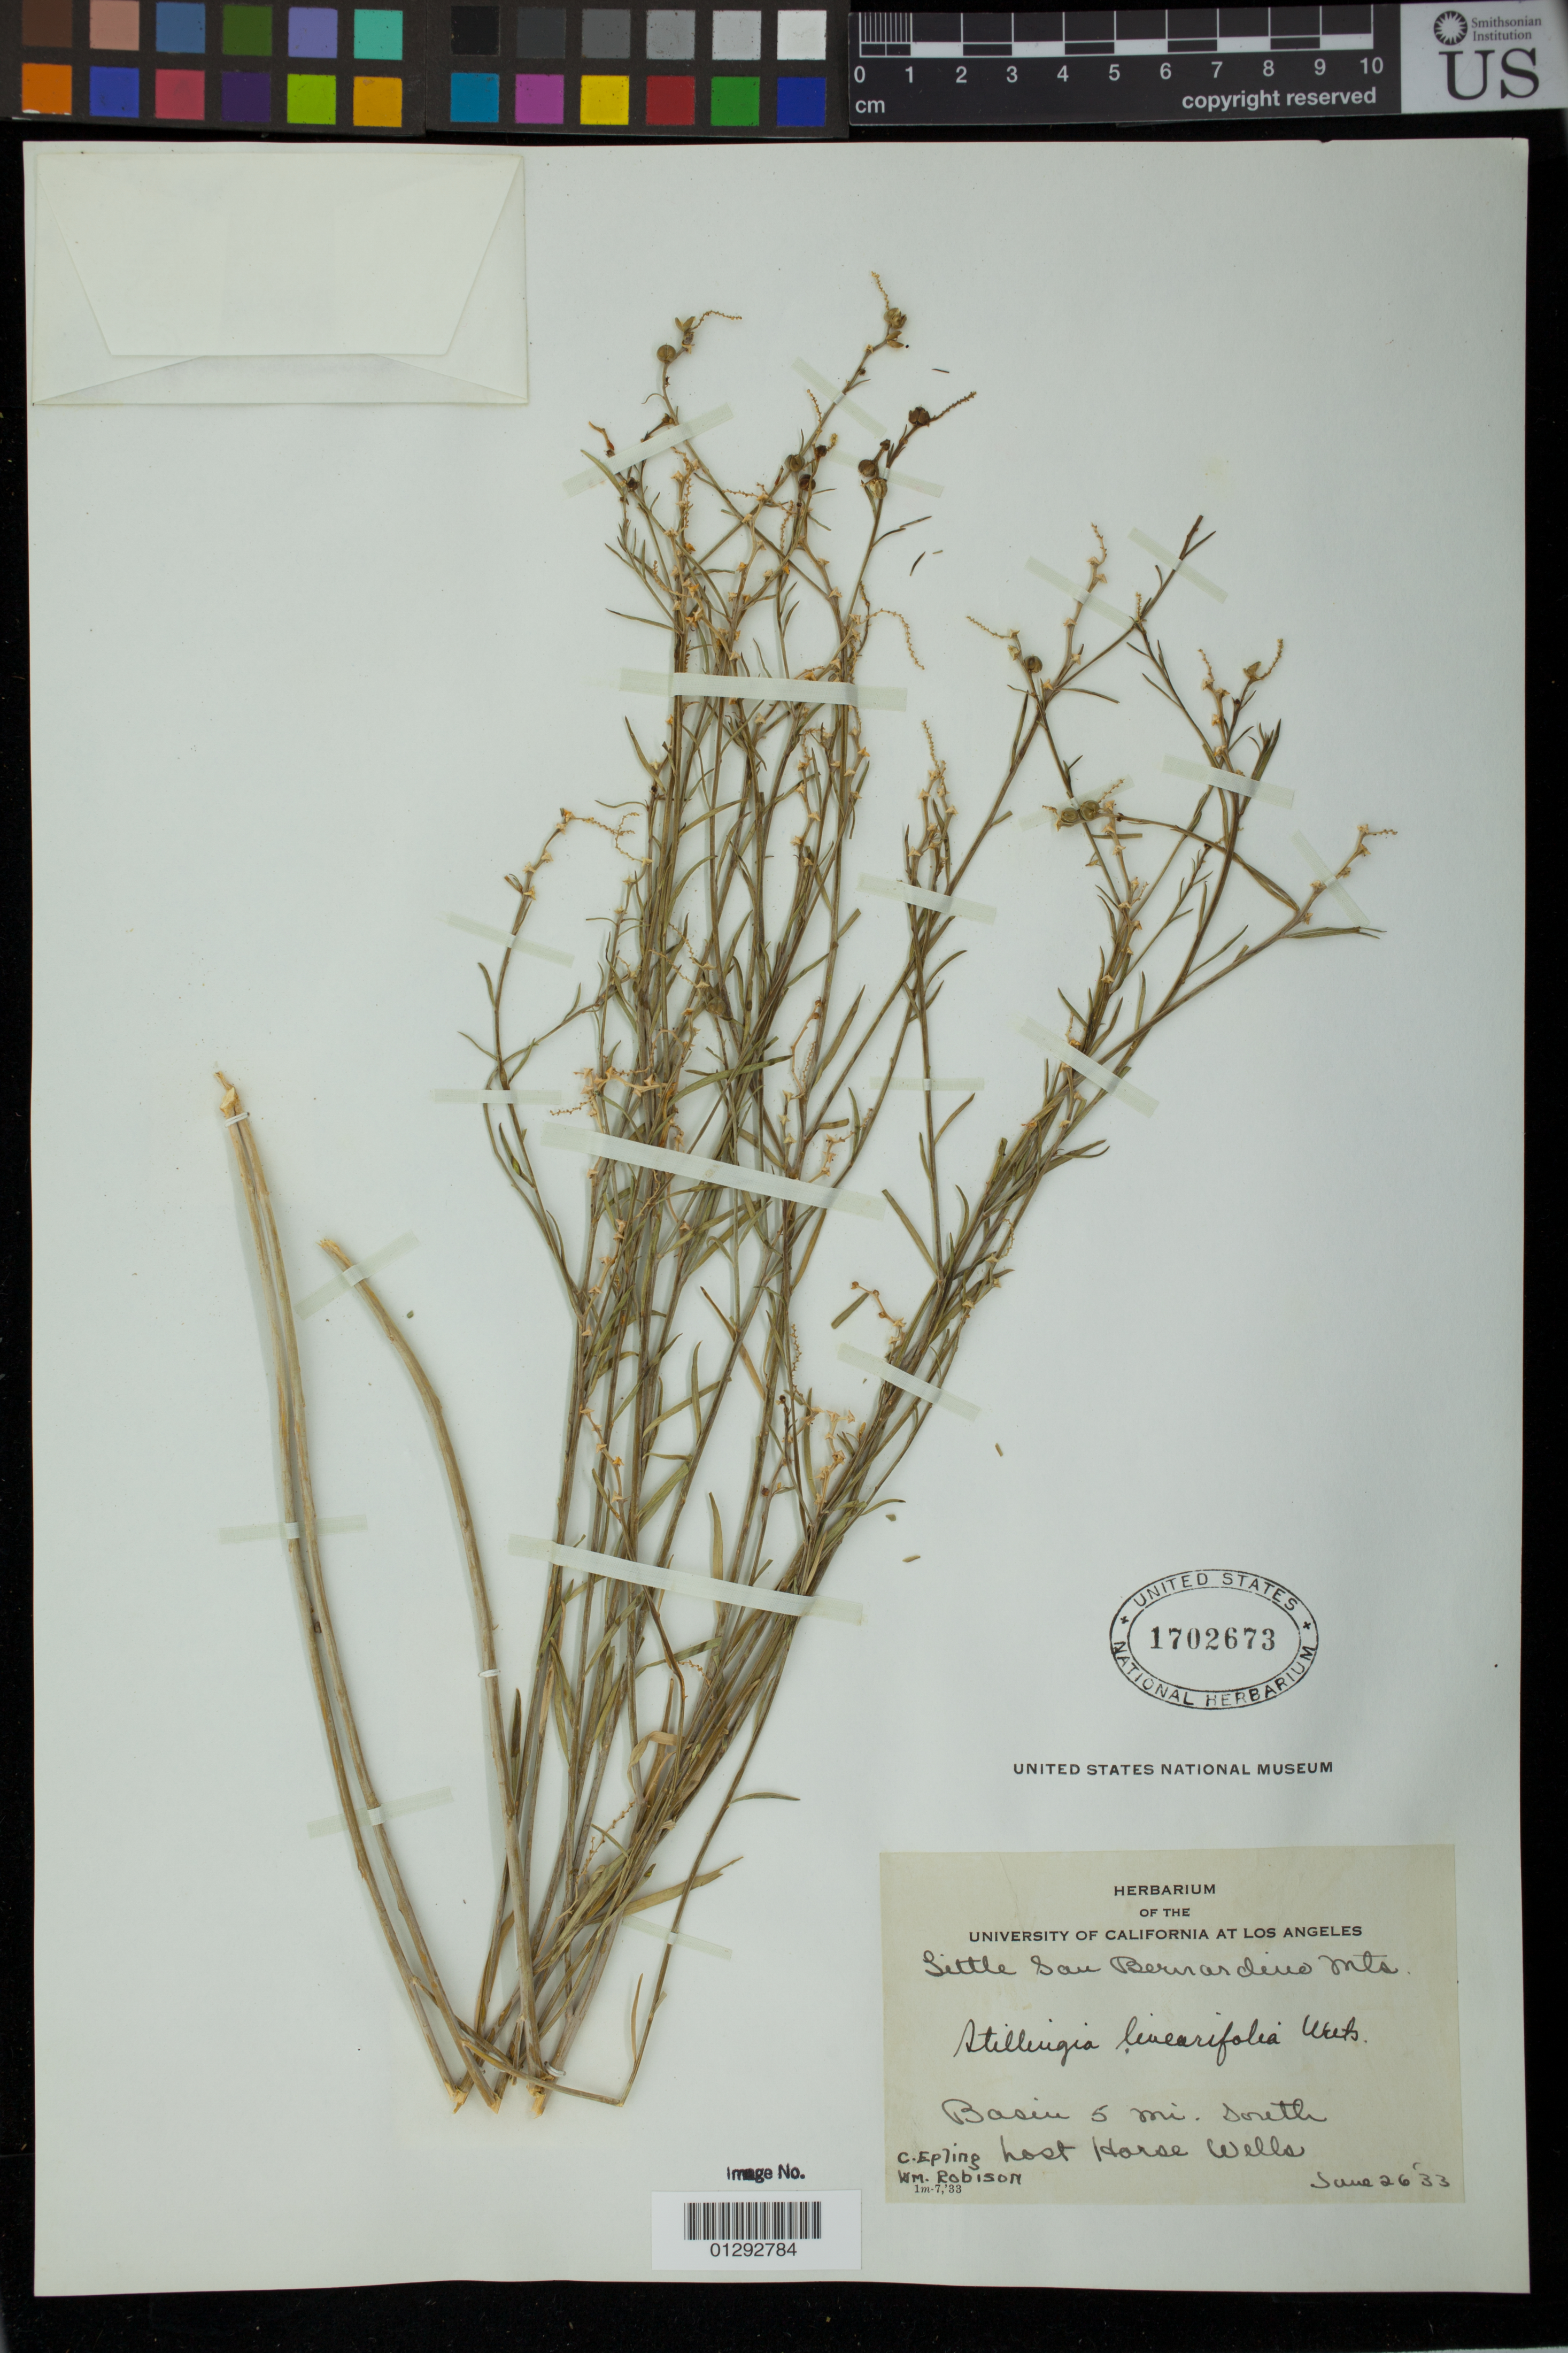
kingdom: Plantae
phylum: Tracheophyta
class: Magnoliopsida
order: Malpighiales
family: Euphorbiaceae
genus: Stillingia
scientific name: Stillingia linearifolia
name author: S. Watson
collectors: C. C. Epling & W. Robison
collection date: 1933-06-26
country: United States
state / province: California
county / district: San Bernardino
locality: Little San Bernardino Mts. Basin 5 mi. south Lost Horse Wells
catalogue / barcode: US 1702673